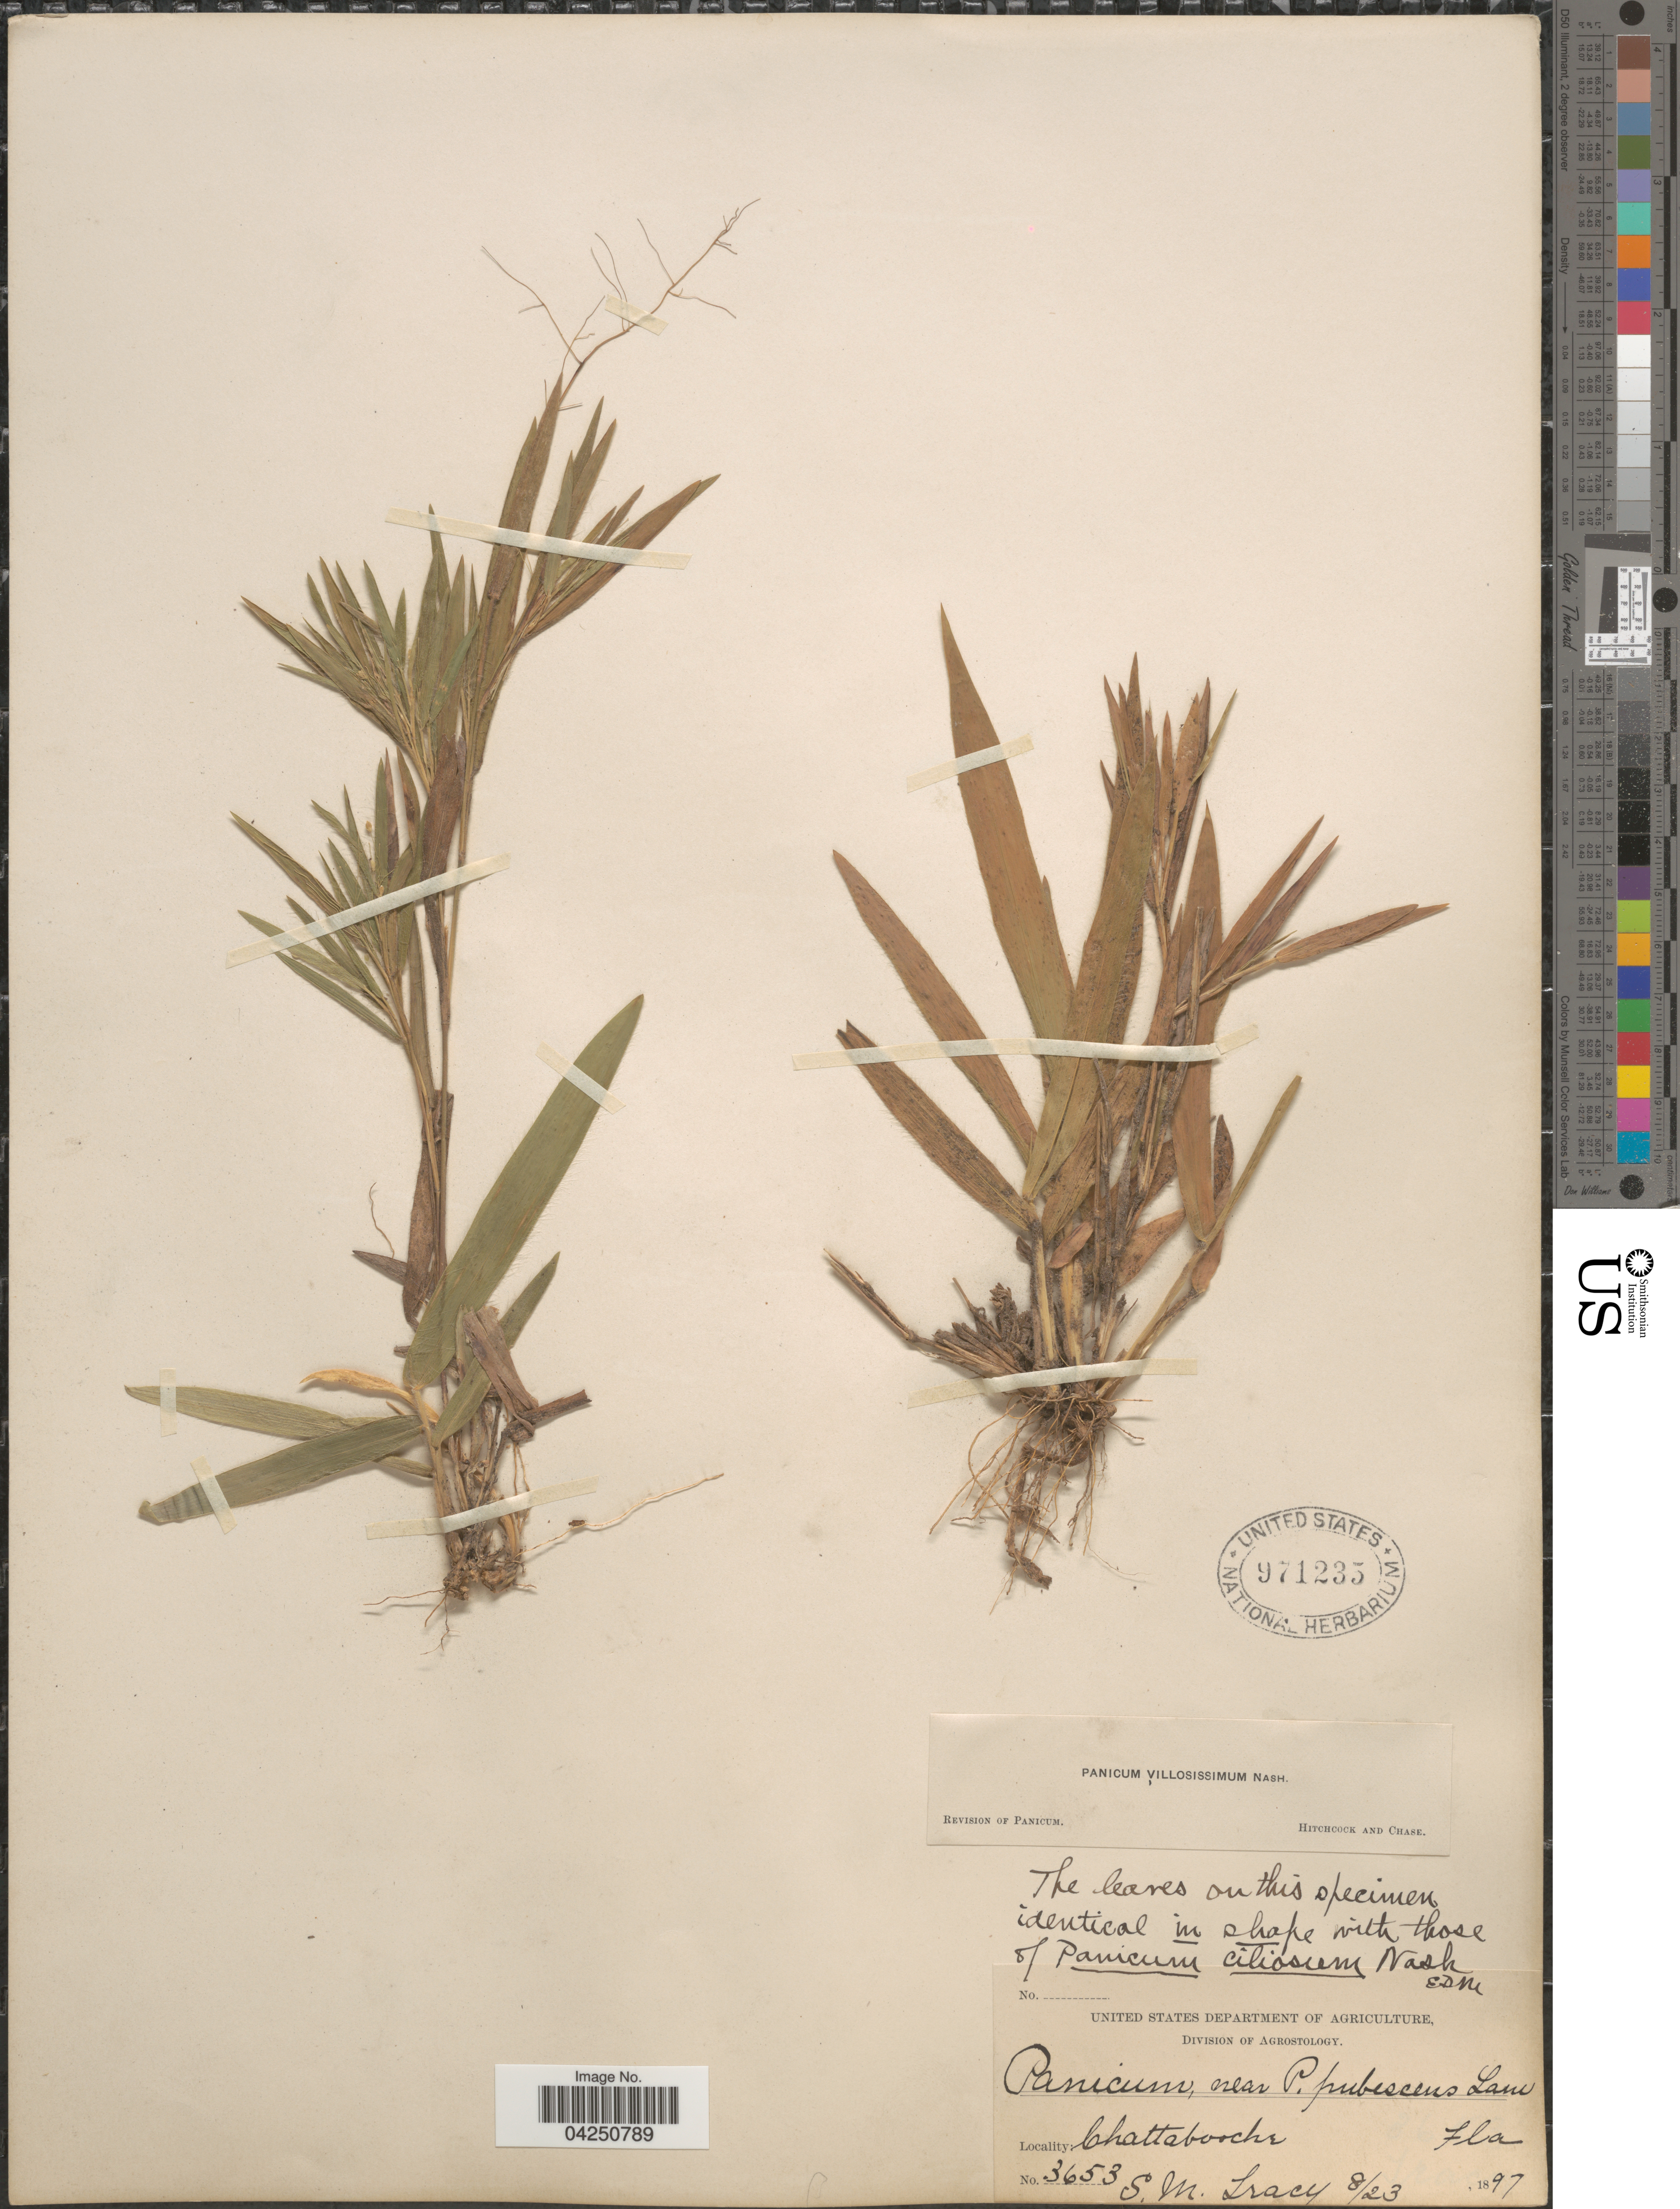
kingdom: Plantae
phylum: Tracheophyta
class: Liliopsida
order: Poales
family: Poaceae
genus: Dichanthelium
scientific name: Dichanthelium acuminatum var. acuminatum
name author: (Sw.) Gould & C.A. Clark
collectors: S. M. Tracy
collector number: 3653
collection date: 1897-08-23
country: United States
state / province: Florida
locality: Chattohoochee.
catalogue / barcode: US 971235